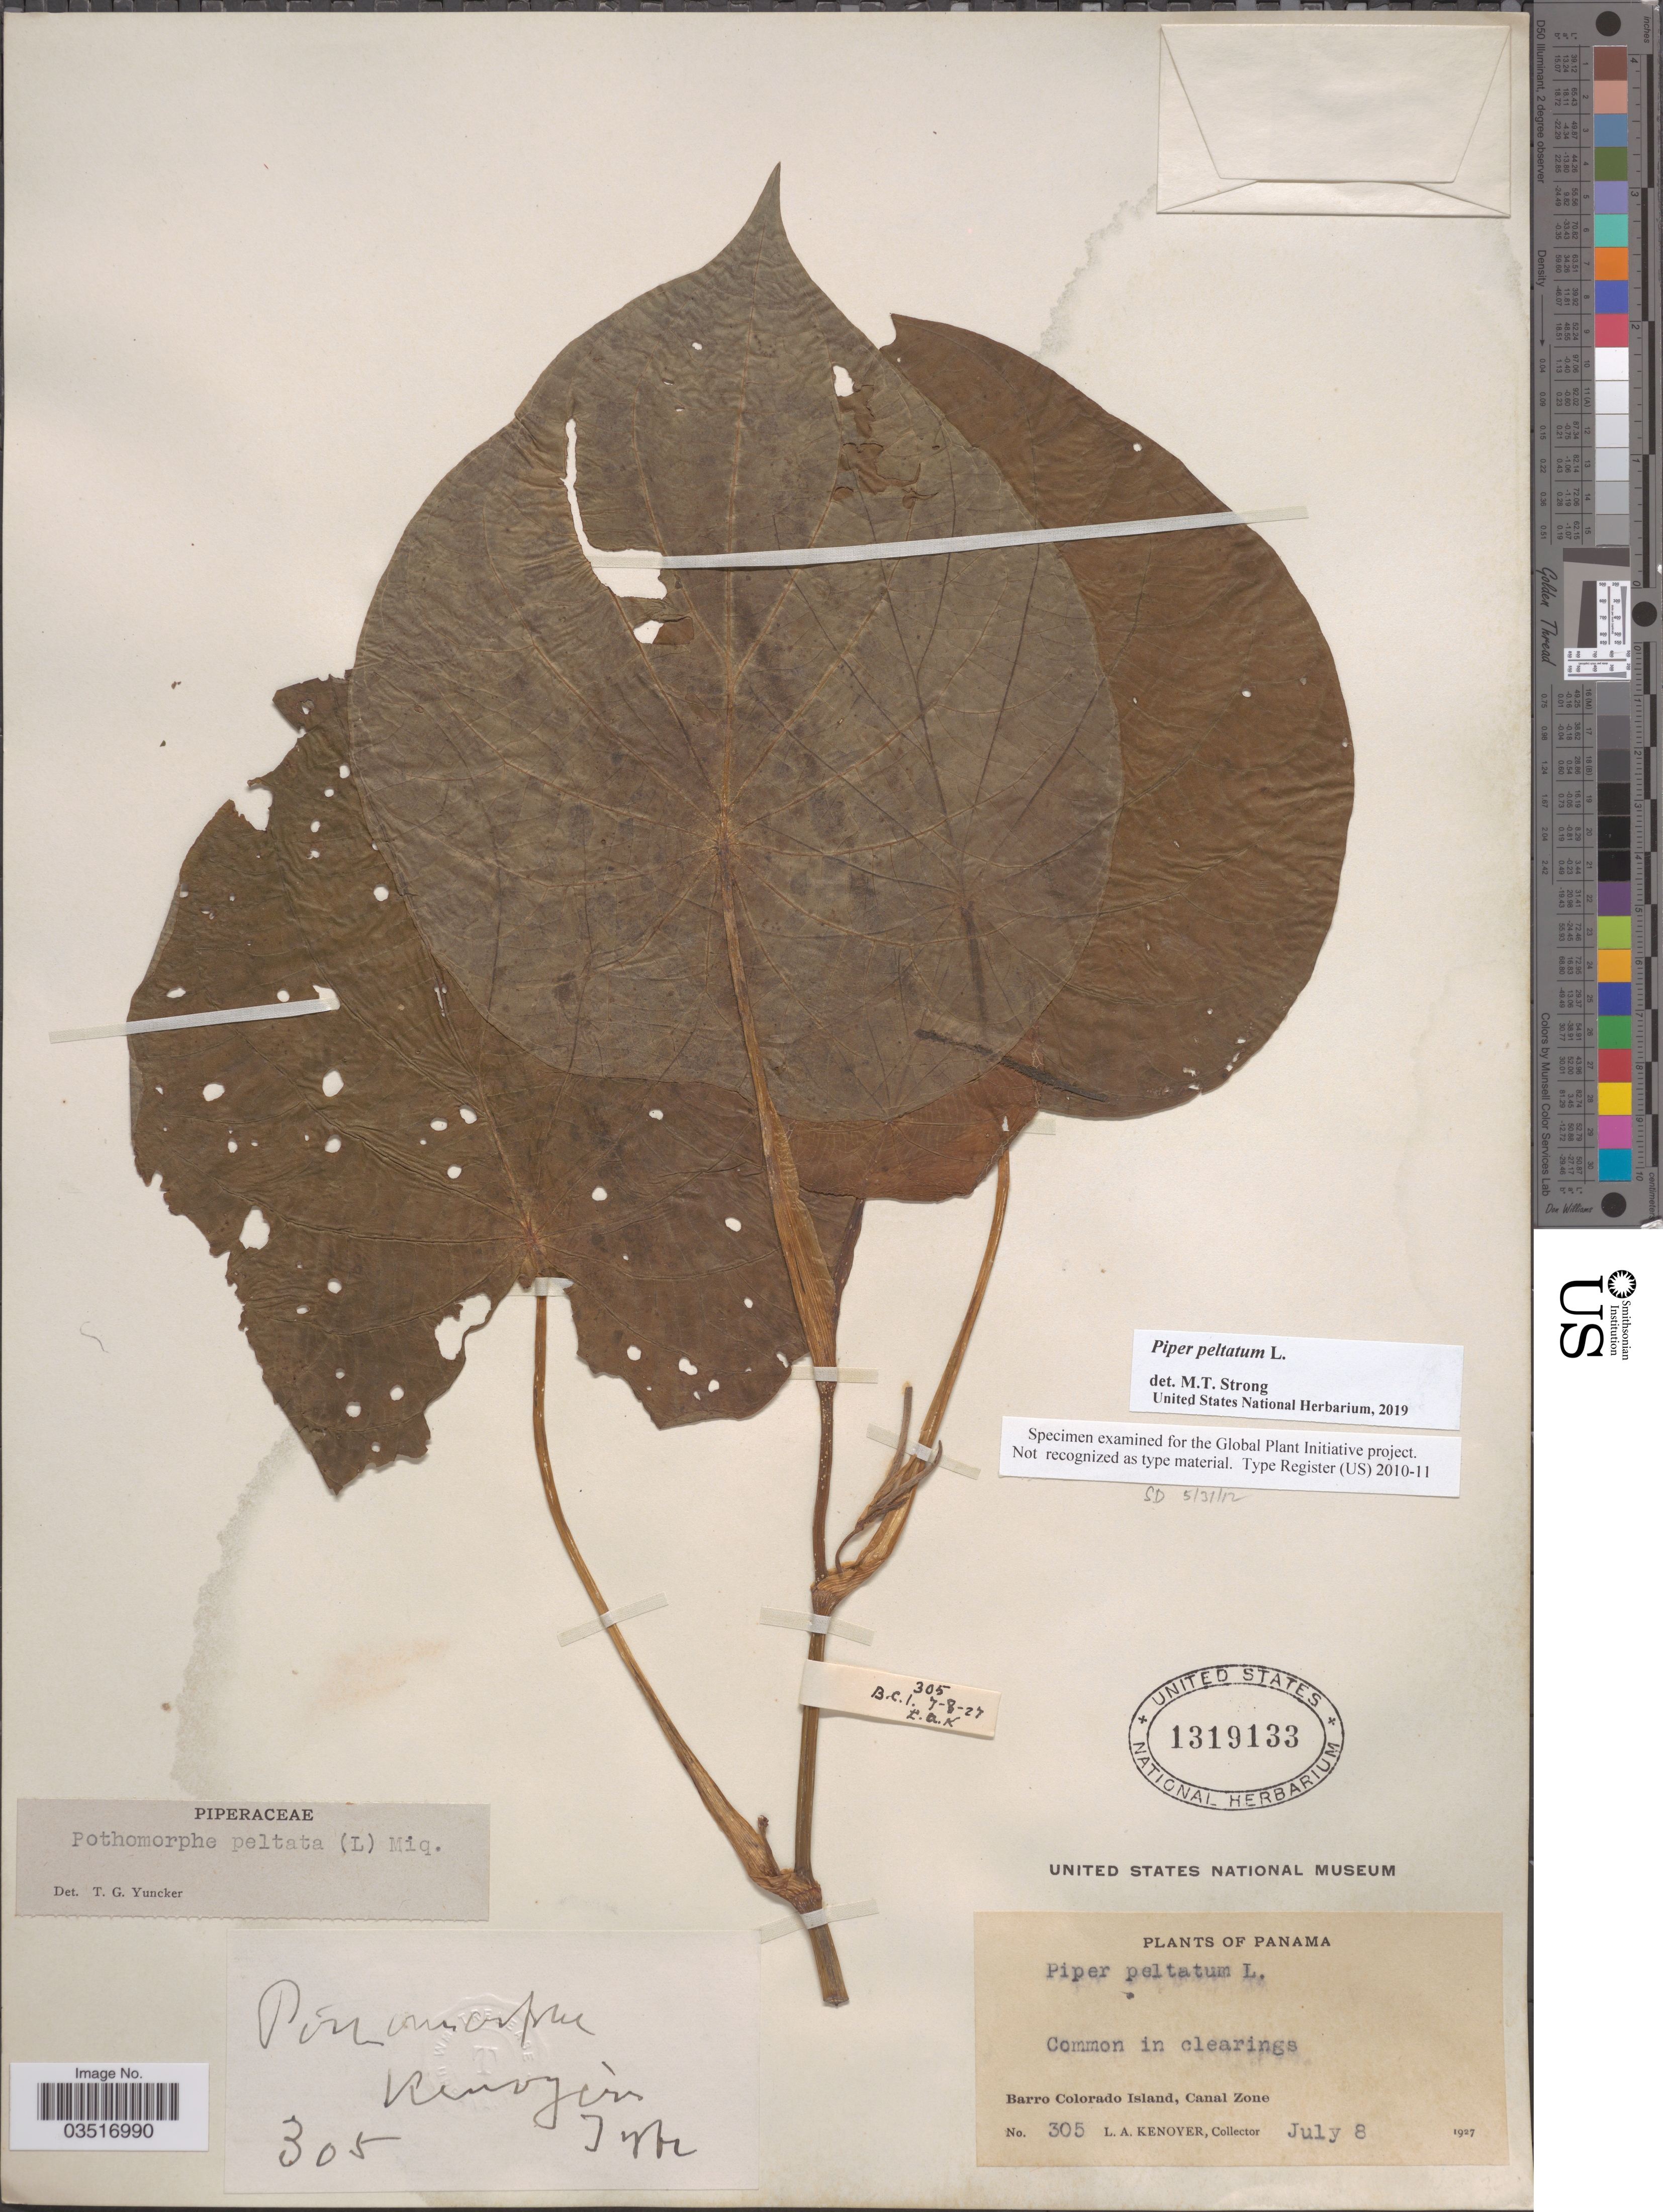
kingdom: Plantae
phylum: Tracheophyta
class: Magnoliopsida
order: Piperales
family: Piperaceae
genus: Piper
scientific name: Piper peltatum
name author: L.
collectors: L. A. Kenoyer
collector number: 305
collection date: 1927-07-08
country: Panama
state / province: Panamá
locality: Barro Colorado Island, Canal Zone.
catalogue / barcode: US 1319133